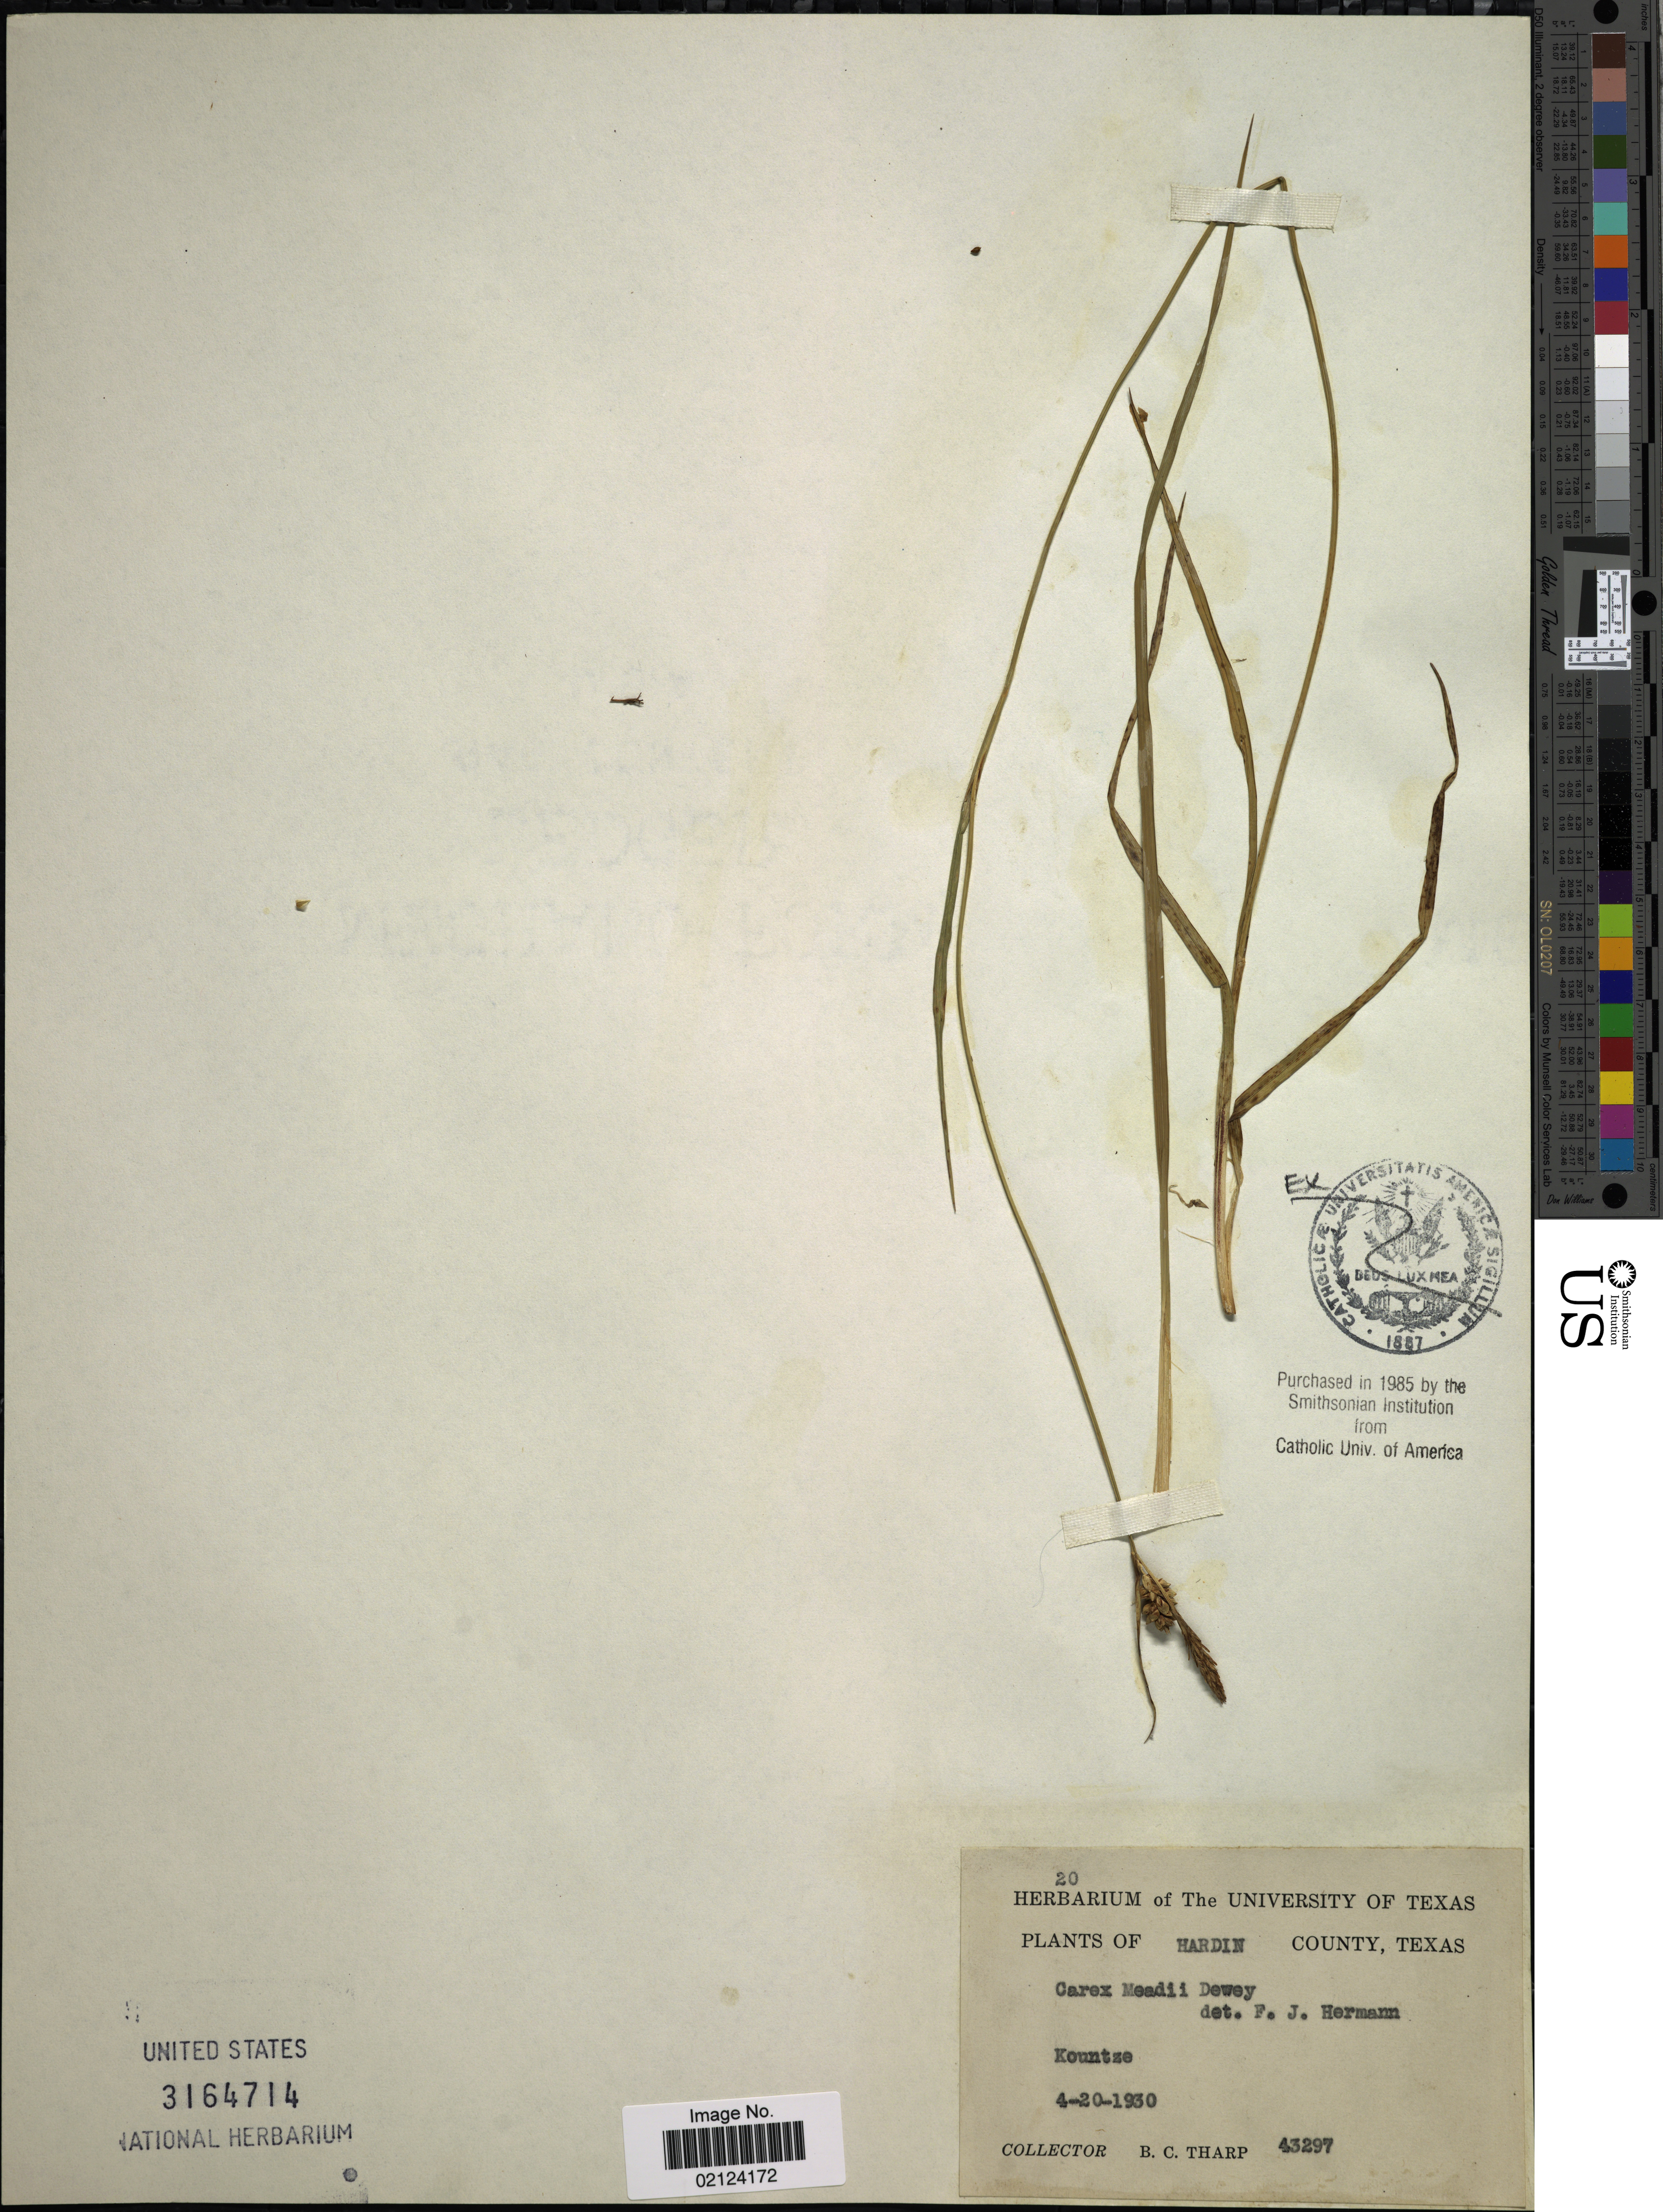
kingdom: Plantae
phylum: Tracheophyta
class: Liliopsida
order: Poales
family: Cyperaceae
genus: Carex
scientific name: Carex meadii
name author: Dewey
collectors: B. C. Tharp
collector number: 43297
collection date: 1930-04-20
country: United States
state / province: Texas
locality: Hardin County, Kountze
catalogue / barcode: US 3164714